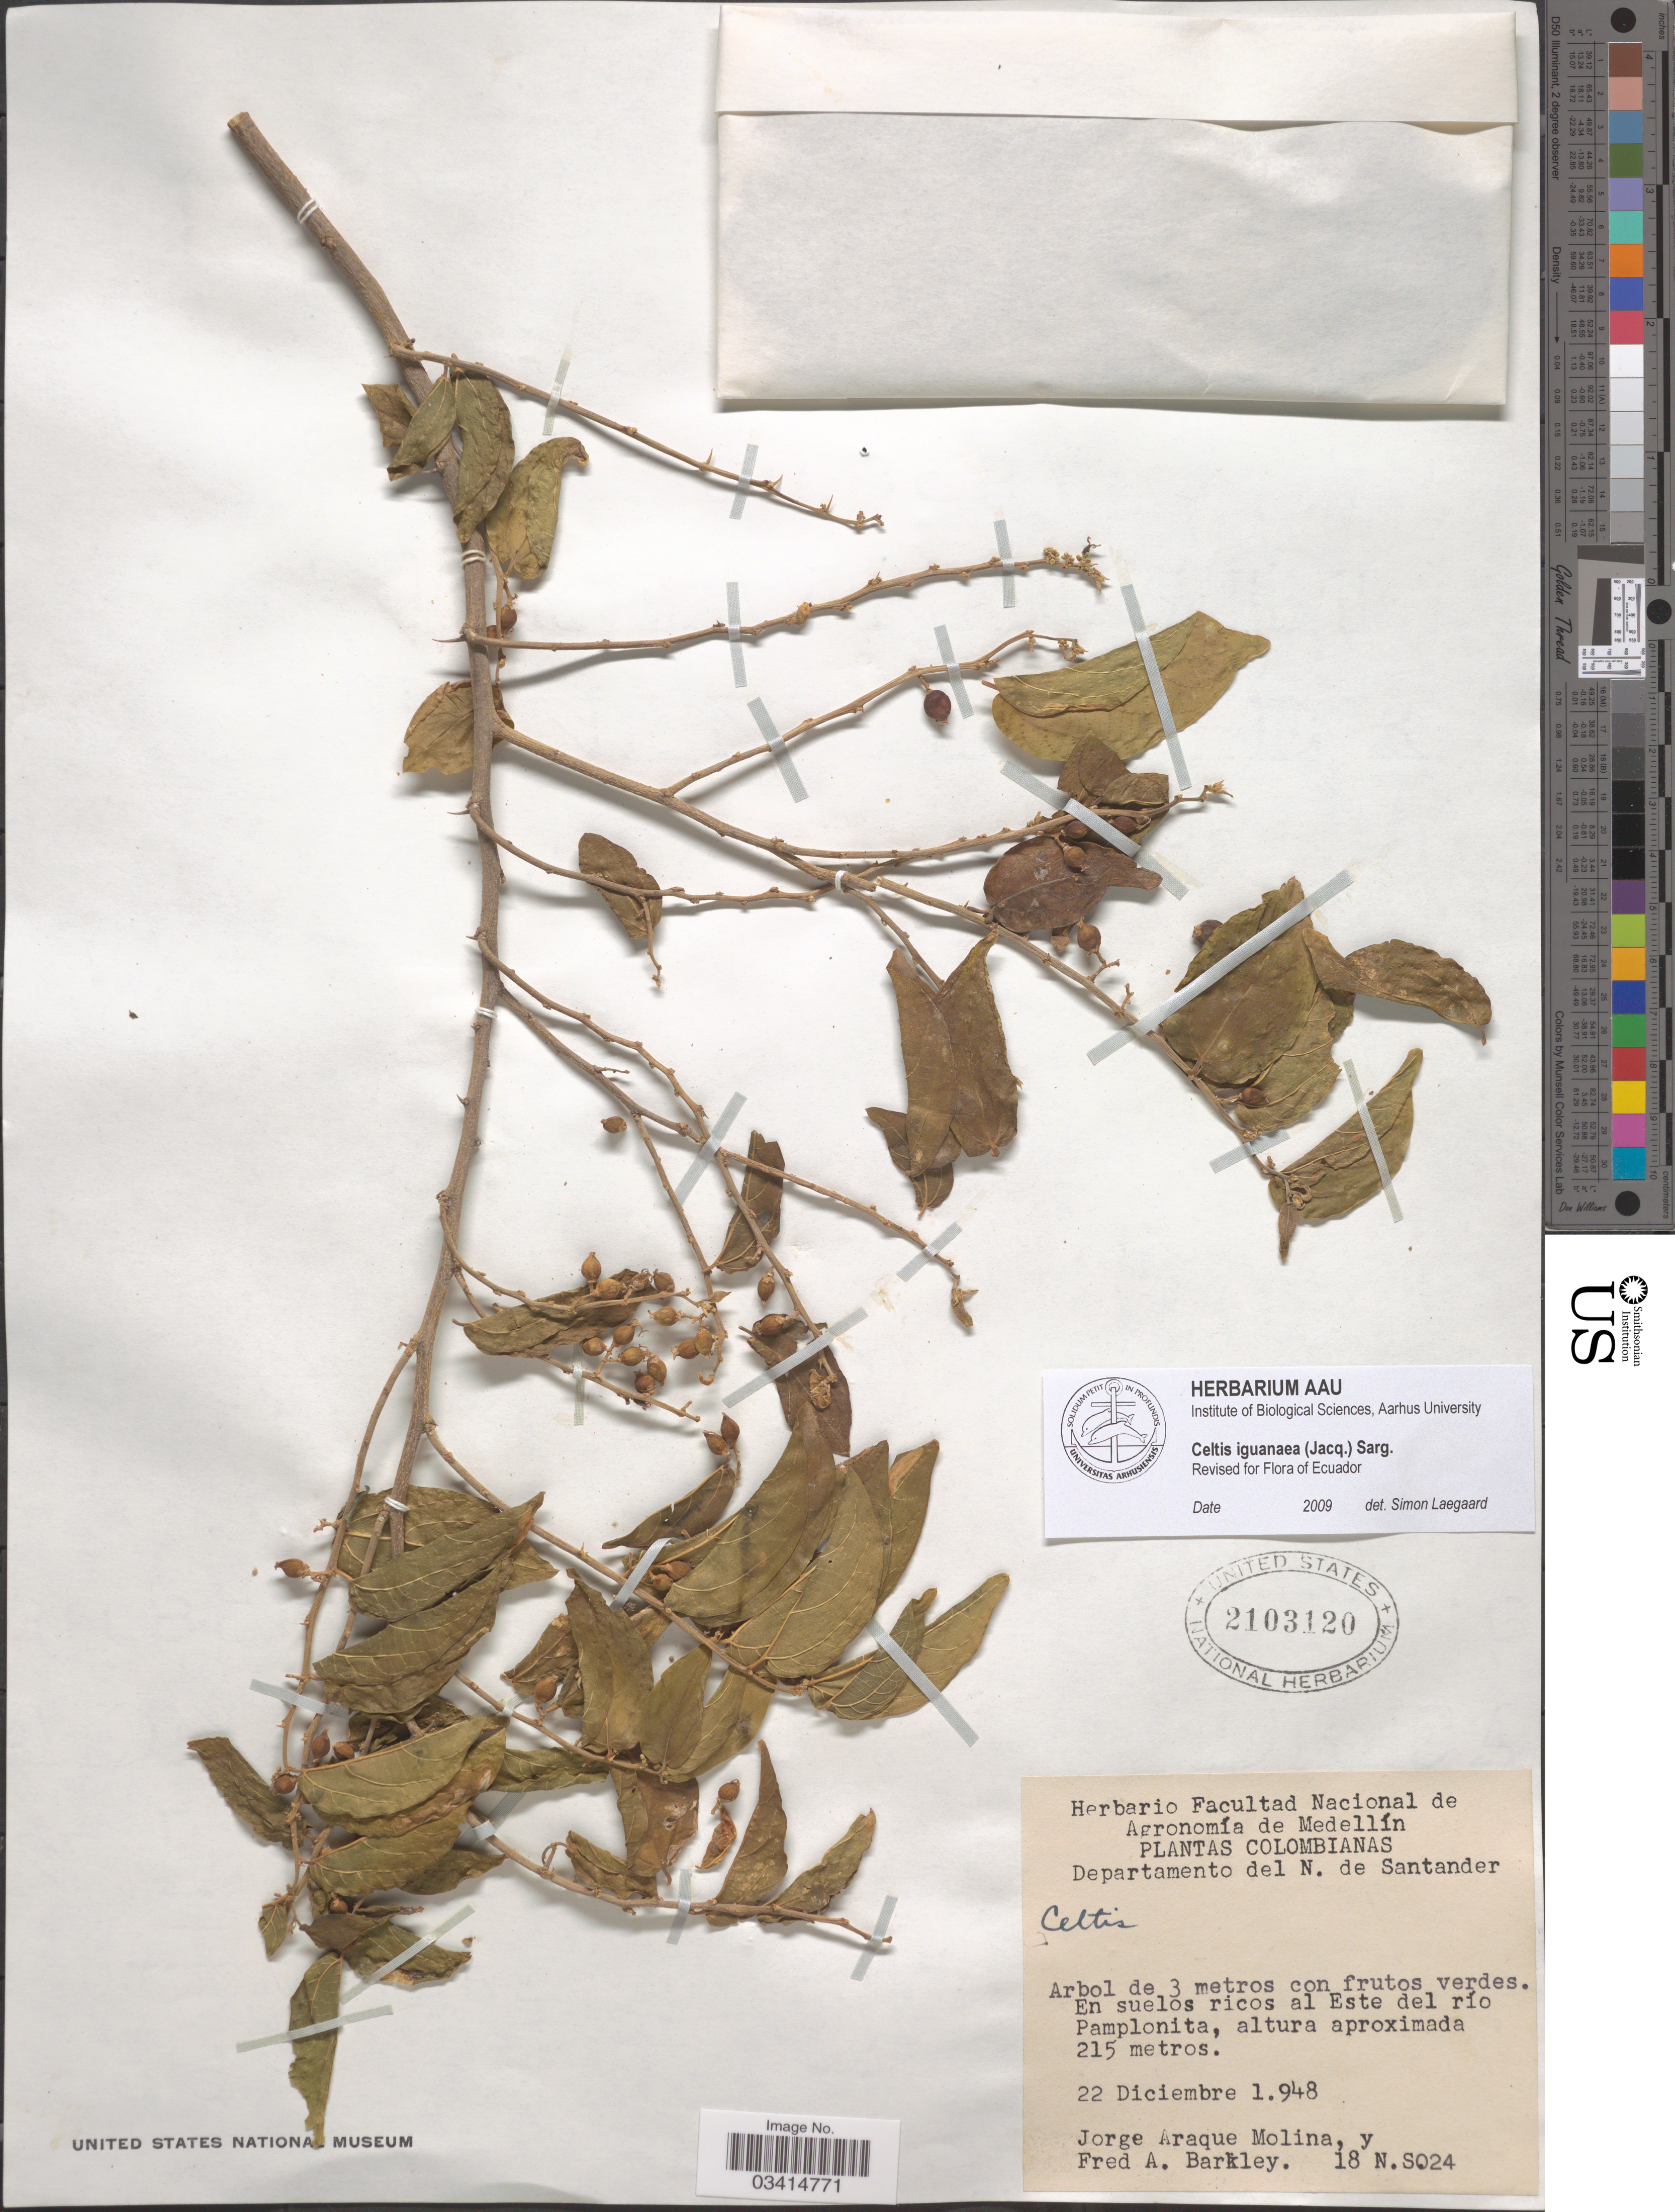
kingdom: Plantae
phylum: Tracheophyta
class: Magnoliopsida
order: Rosales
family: Cannabaceae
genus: Celtis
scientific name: Celtis iguanaea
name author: (Jacq.) Sarg.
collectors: J. A. Molina & F. A. Barkley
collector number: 18 N. S024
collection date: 1948-12-22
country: Colombia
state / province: Norte de Santander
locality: Departamento del N. de Santander. En suelos ricos al Este del río Pamplonita.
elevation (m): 215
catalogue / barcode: US 2103120